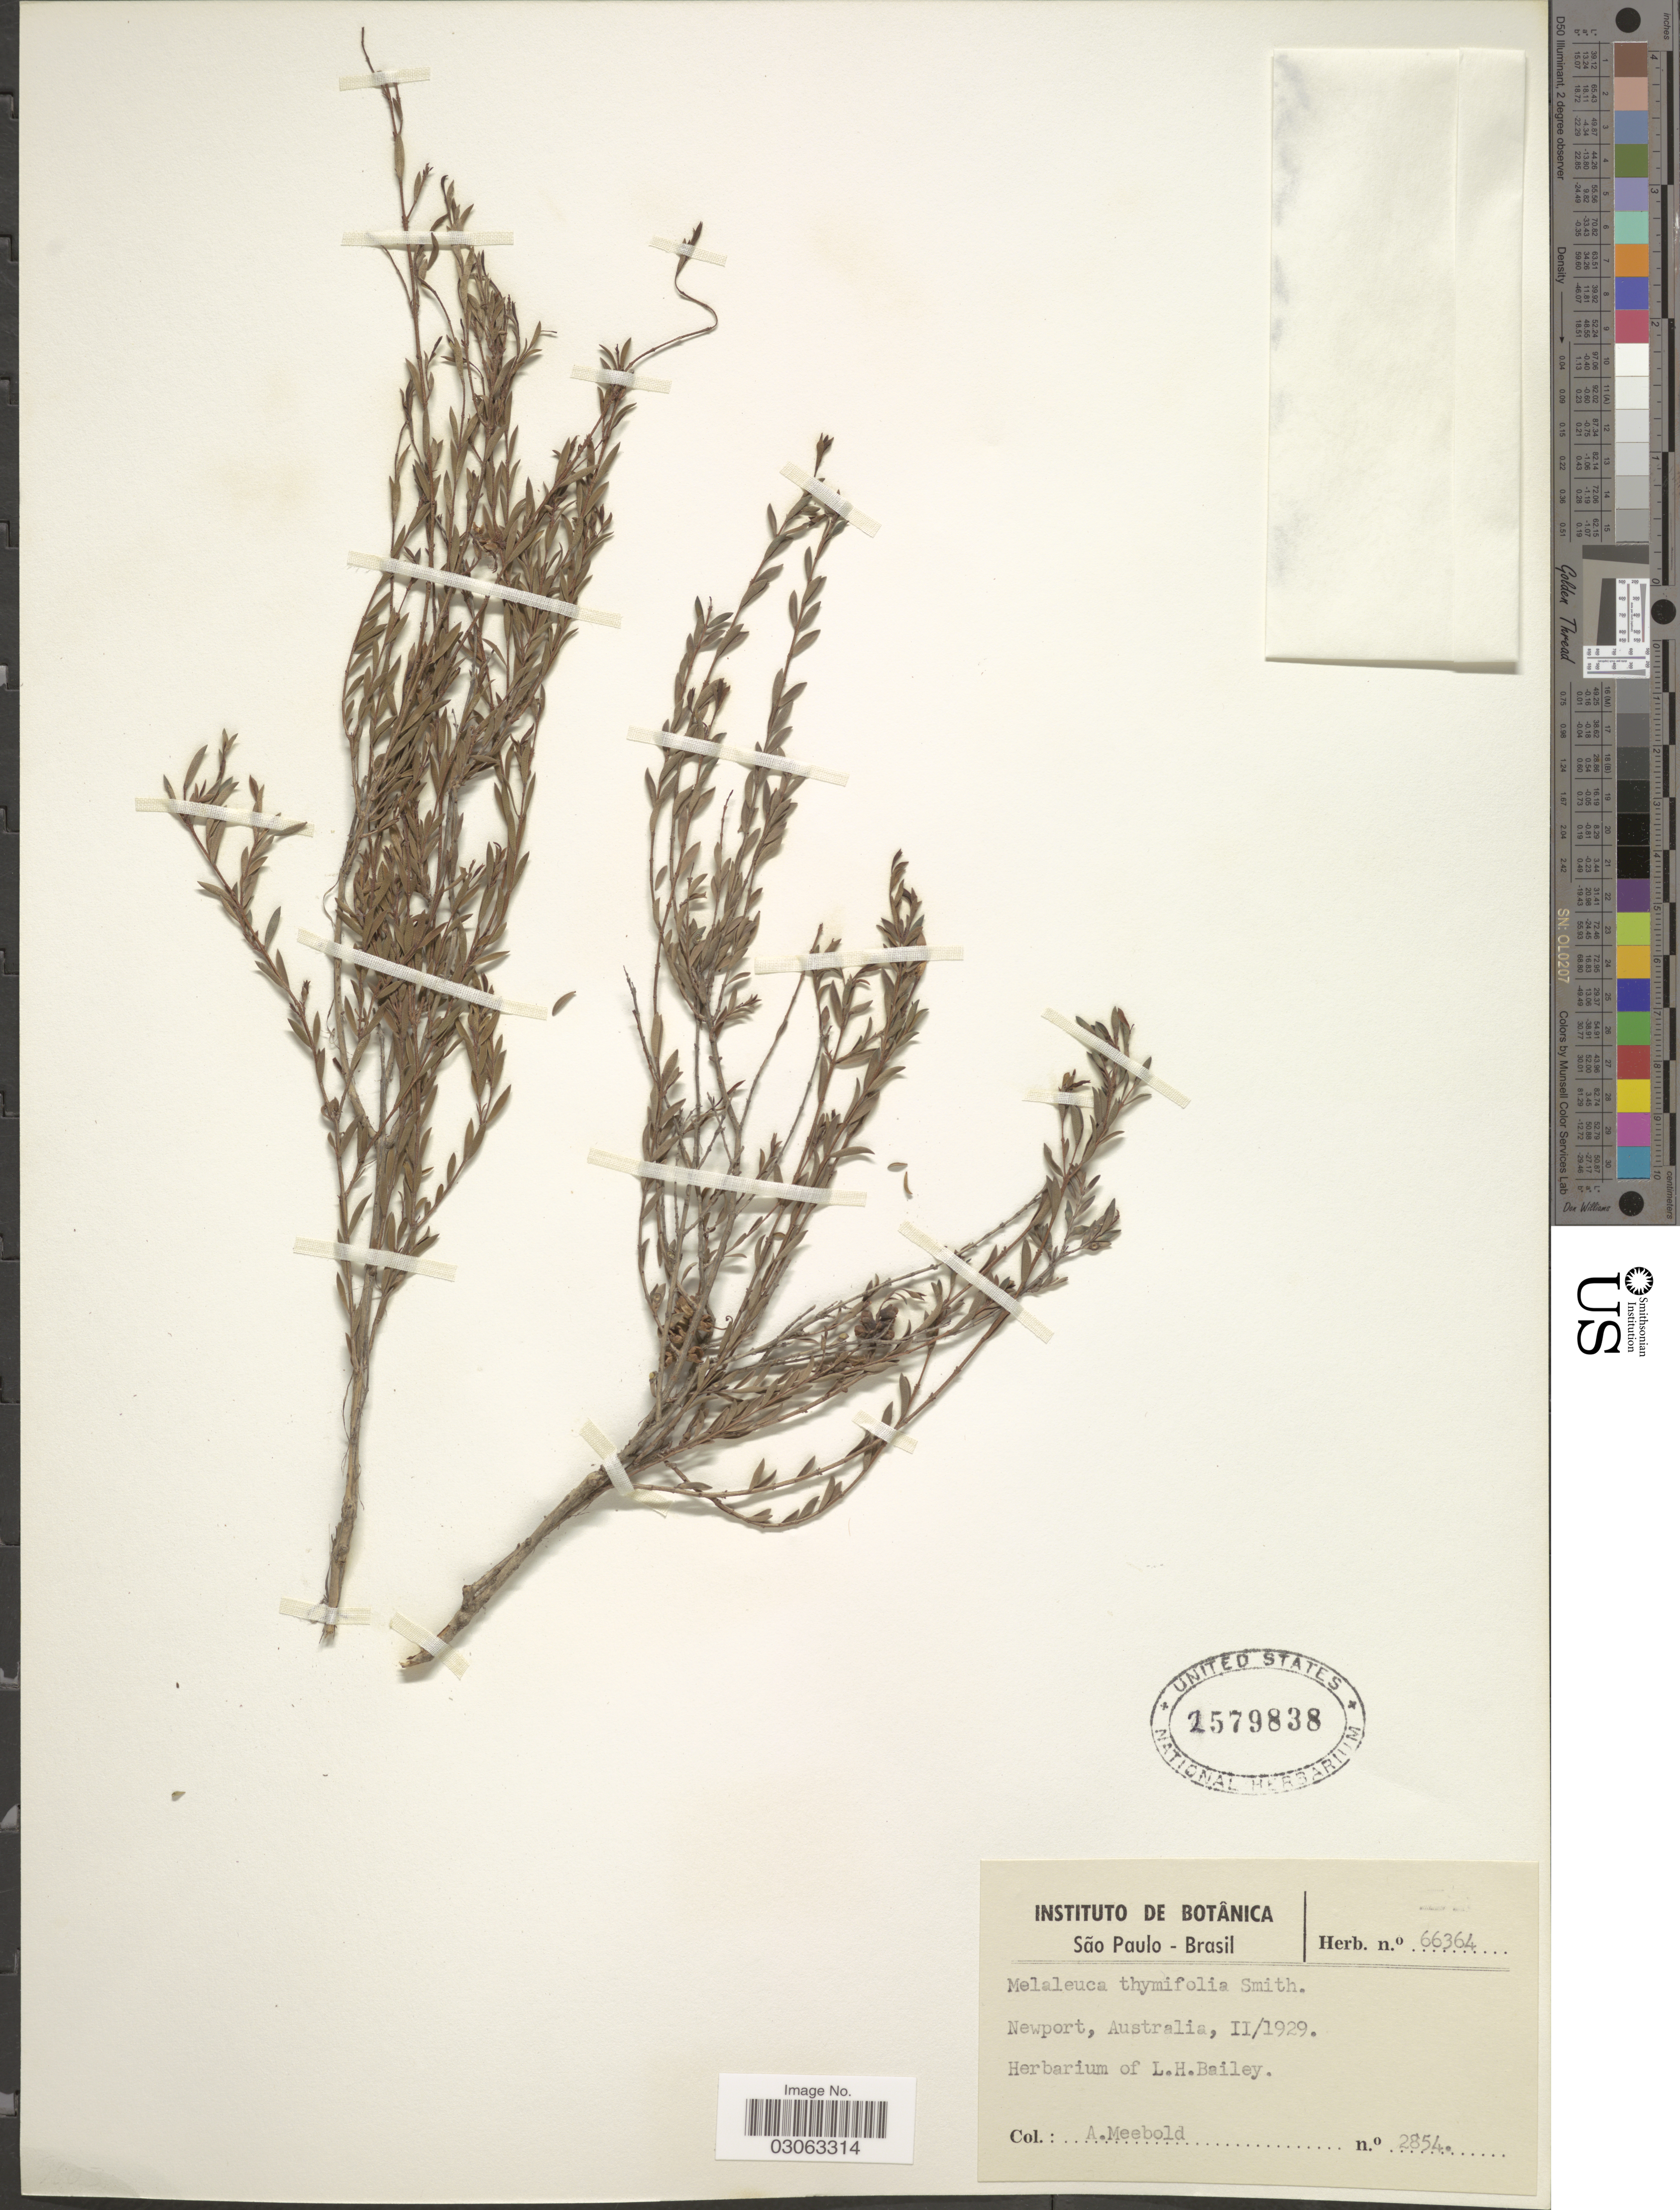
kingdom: Plantae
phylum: Tracheophyta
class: Magnoliopsida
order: Myrtales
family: Myrtaceae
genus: Melaleuca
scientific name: Melaleuca thymifolia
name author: L.S. Sm.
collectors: A. Meebold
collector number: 2854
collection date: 1929-02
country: Australia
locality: Newport.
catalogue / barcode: US 2579838